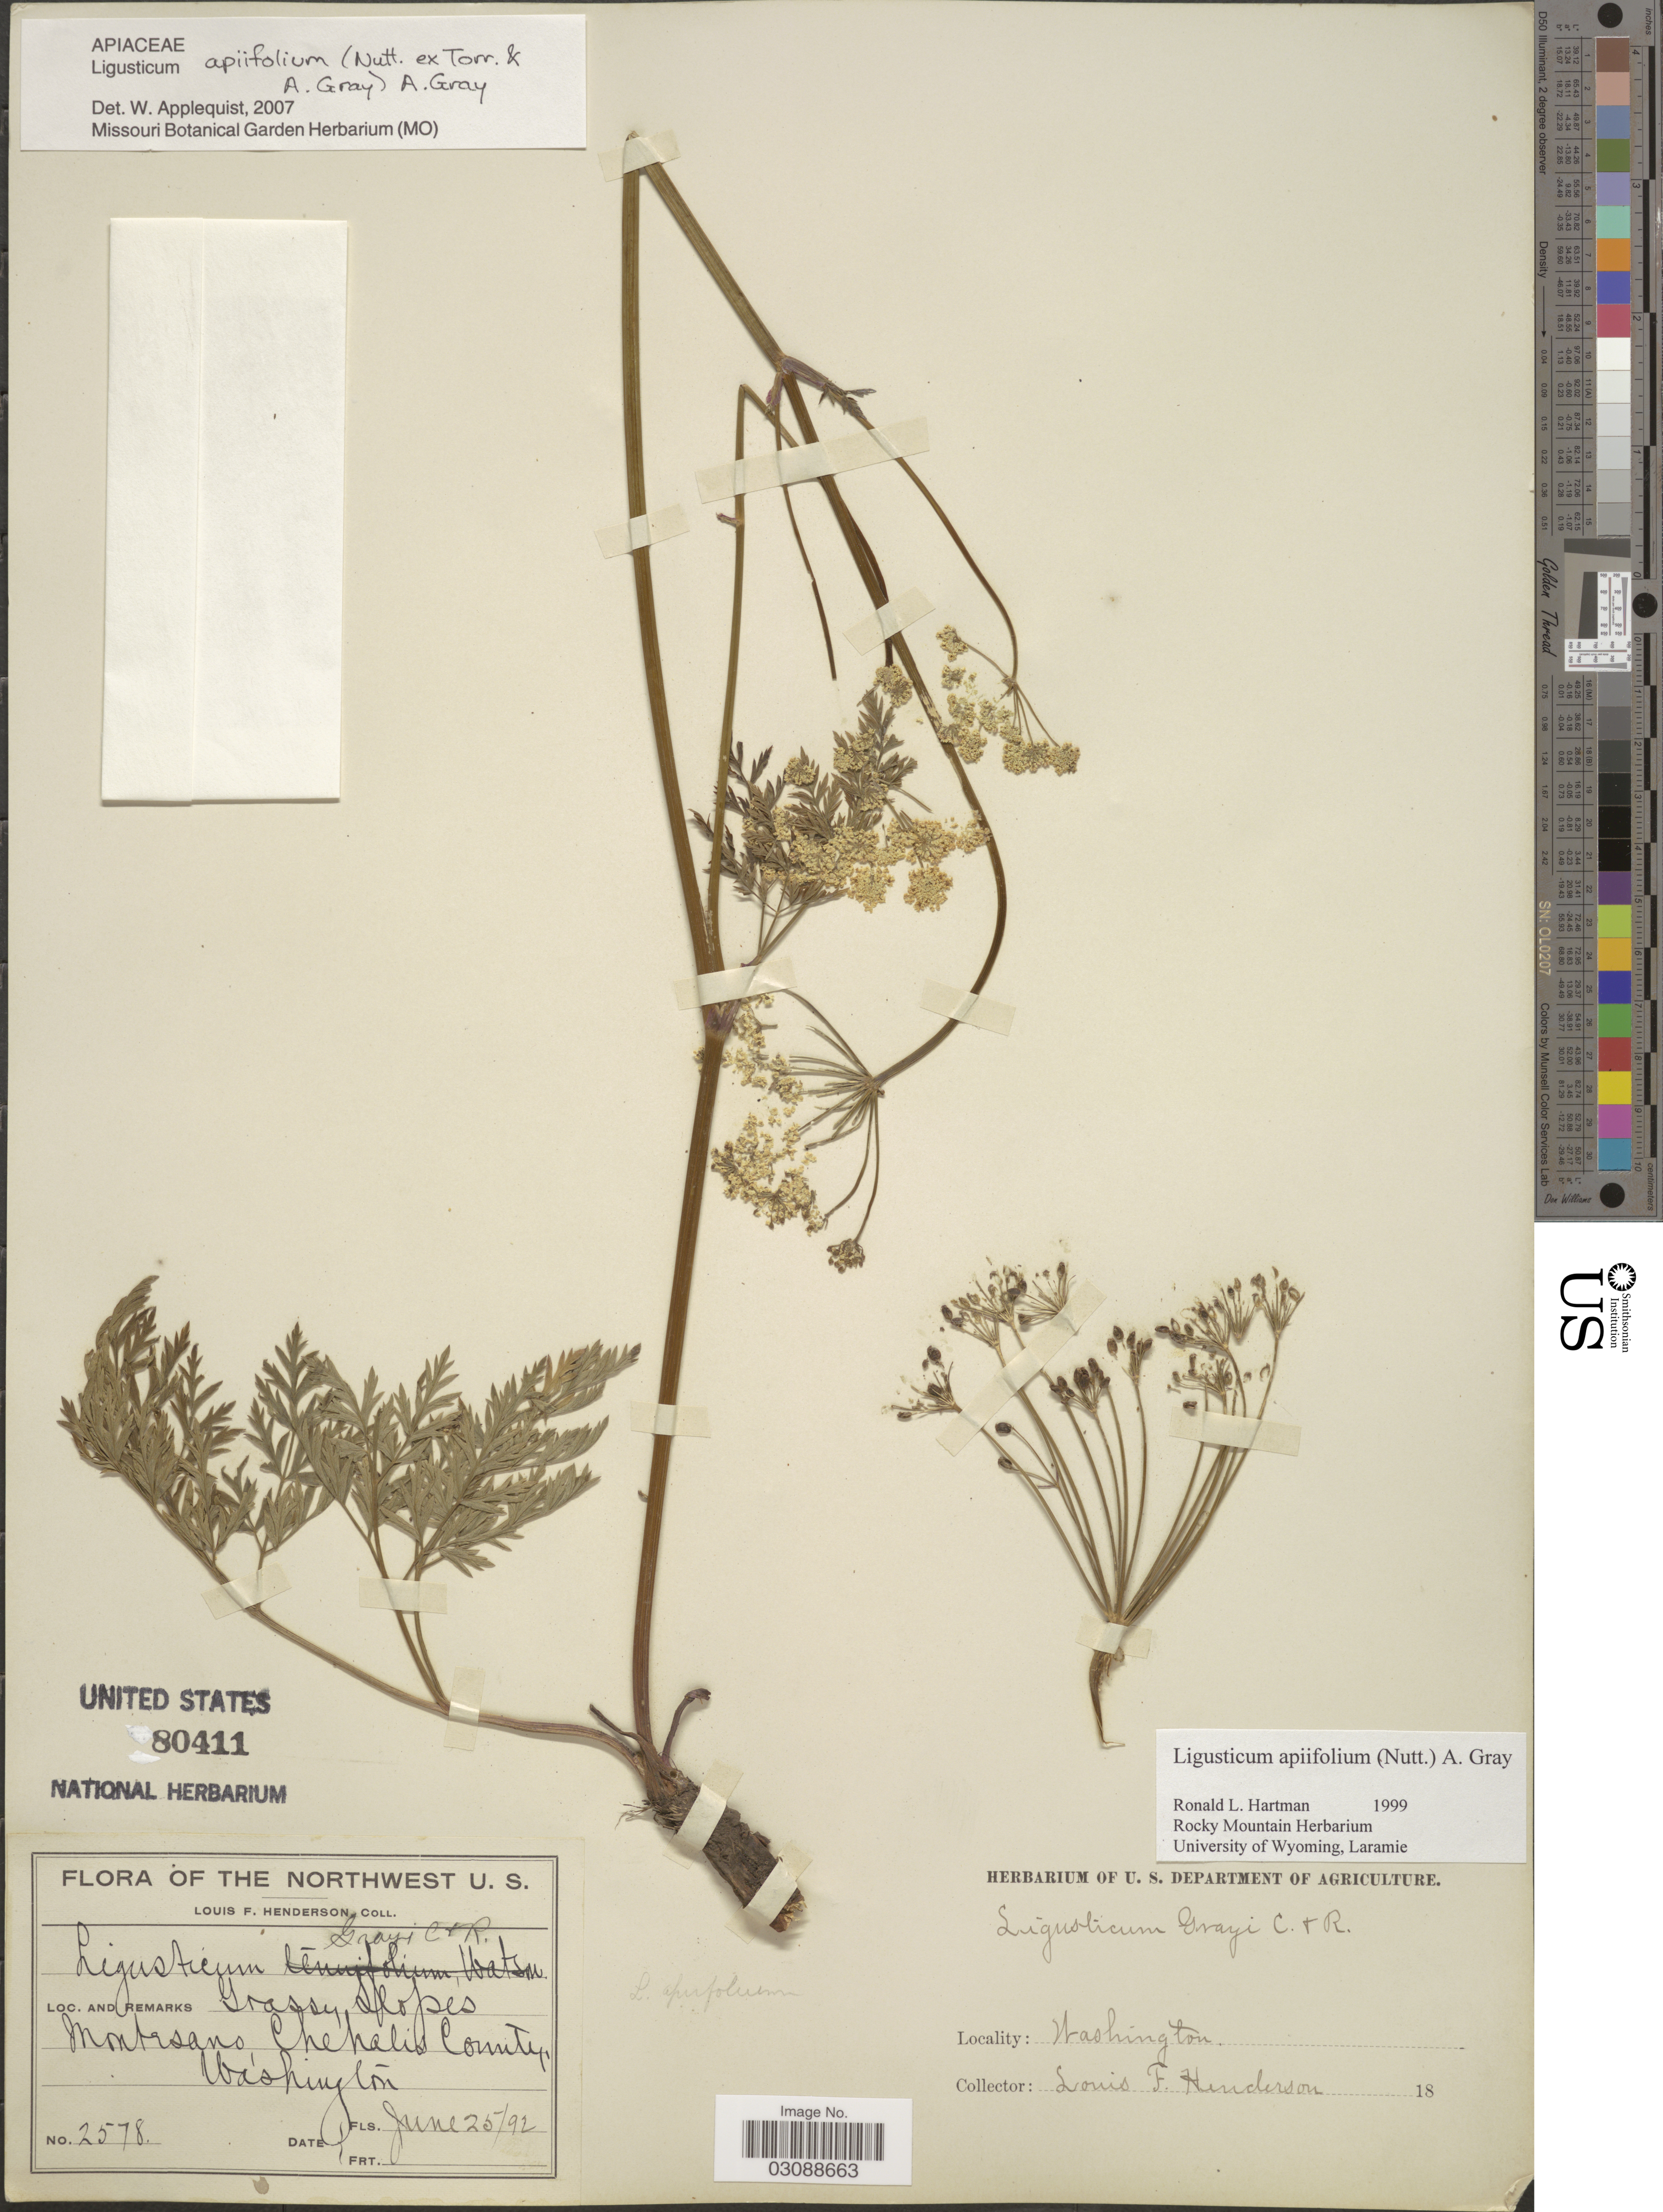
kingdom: Plantae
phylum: Tracheophyta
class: Magnoliopsida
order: Apiales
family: Apiaceae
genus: Ligusticum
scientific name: Ligusticum apiifolium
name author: (Nutt. ex Torr. & A. Gray) A. Gray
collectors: L. Henderson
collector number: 2578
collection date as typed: Transcribed d/m/y: 25/6/92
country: United States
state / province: Washington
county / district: Grays Harbor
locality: The Northwest U.S. Montesano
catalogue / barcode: US 80411